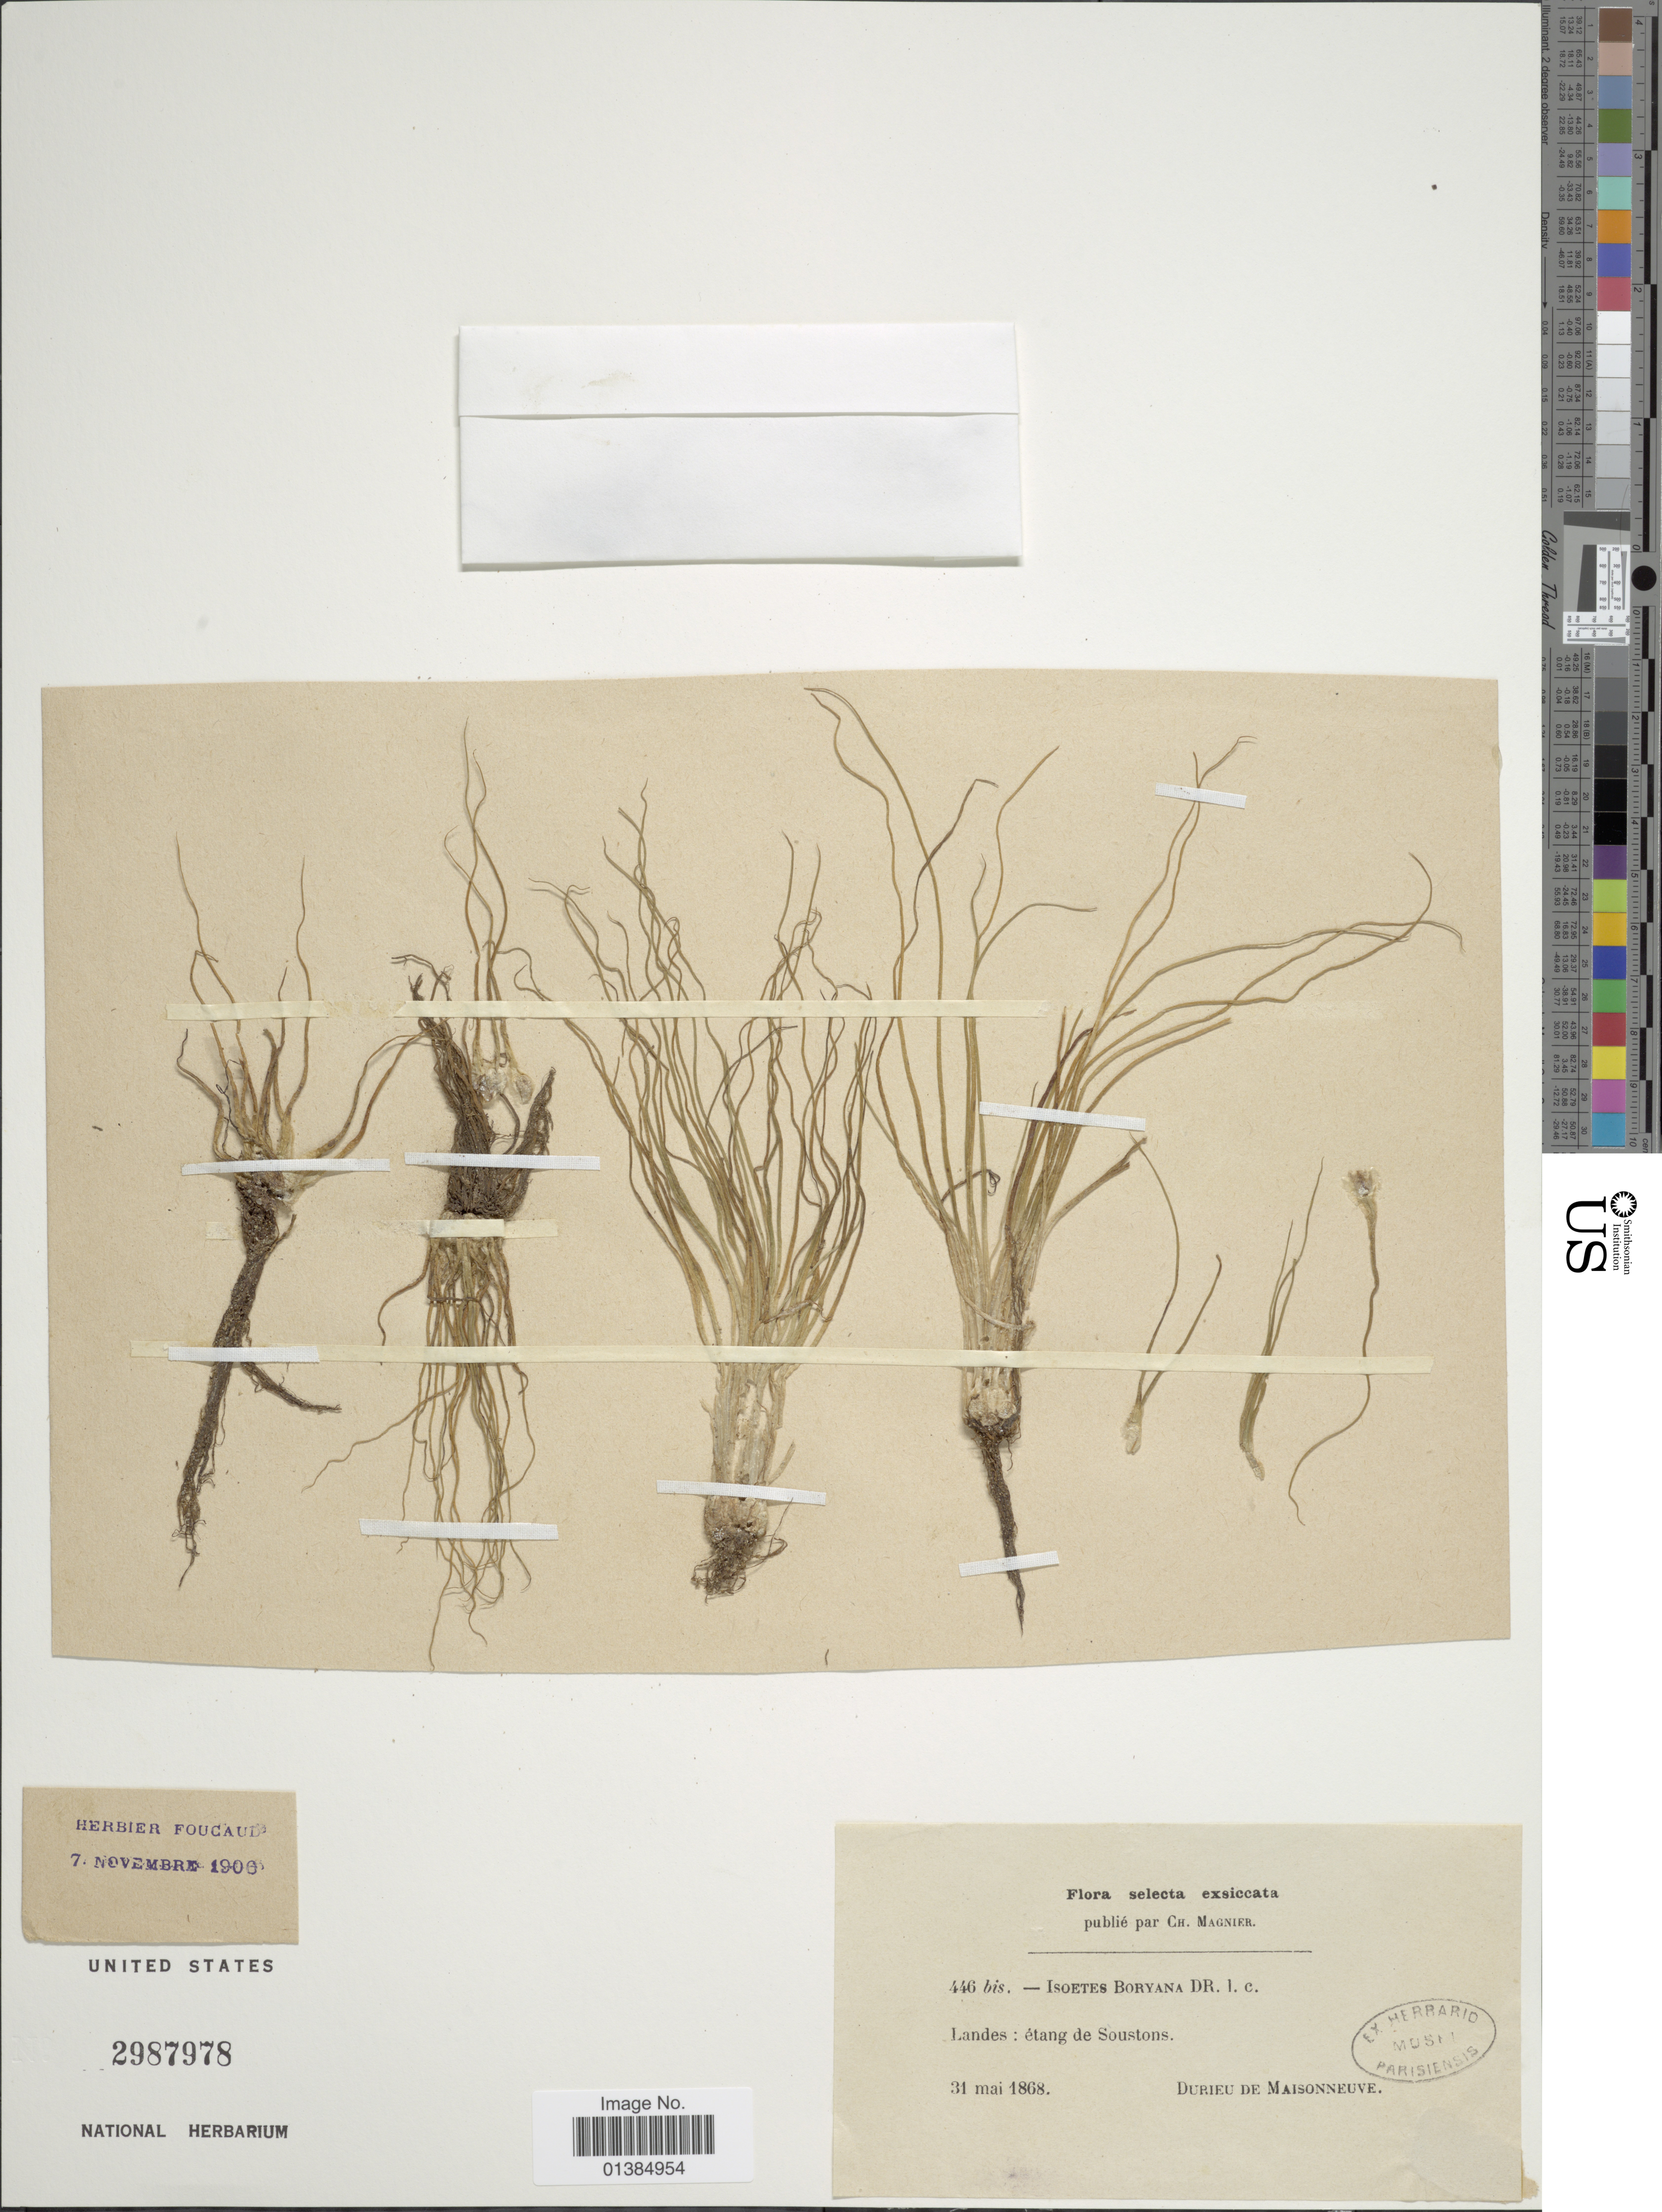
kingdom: Plantae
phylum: Tracheophyta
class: Lycopodiopsida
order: Isoetales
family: Isoetaceae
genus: Isoetes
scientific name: Isoetes boryana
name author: Durieu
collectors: M. C. Durieu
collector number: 446 bis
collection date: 1868-05-31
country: France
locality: Landes: étang de Soustons.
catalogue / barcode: US 2987978